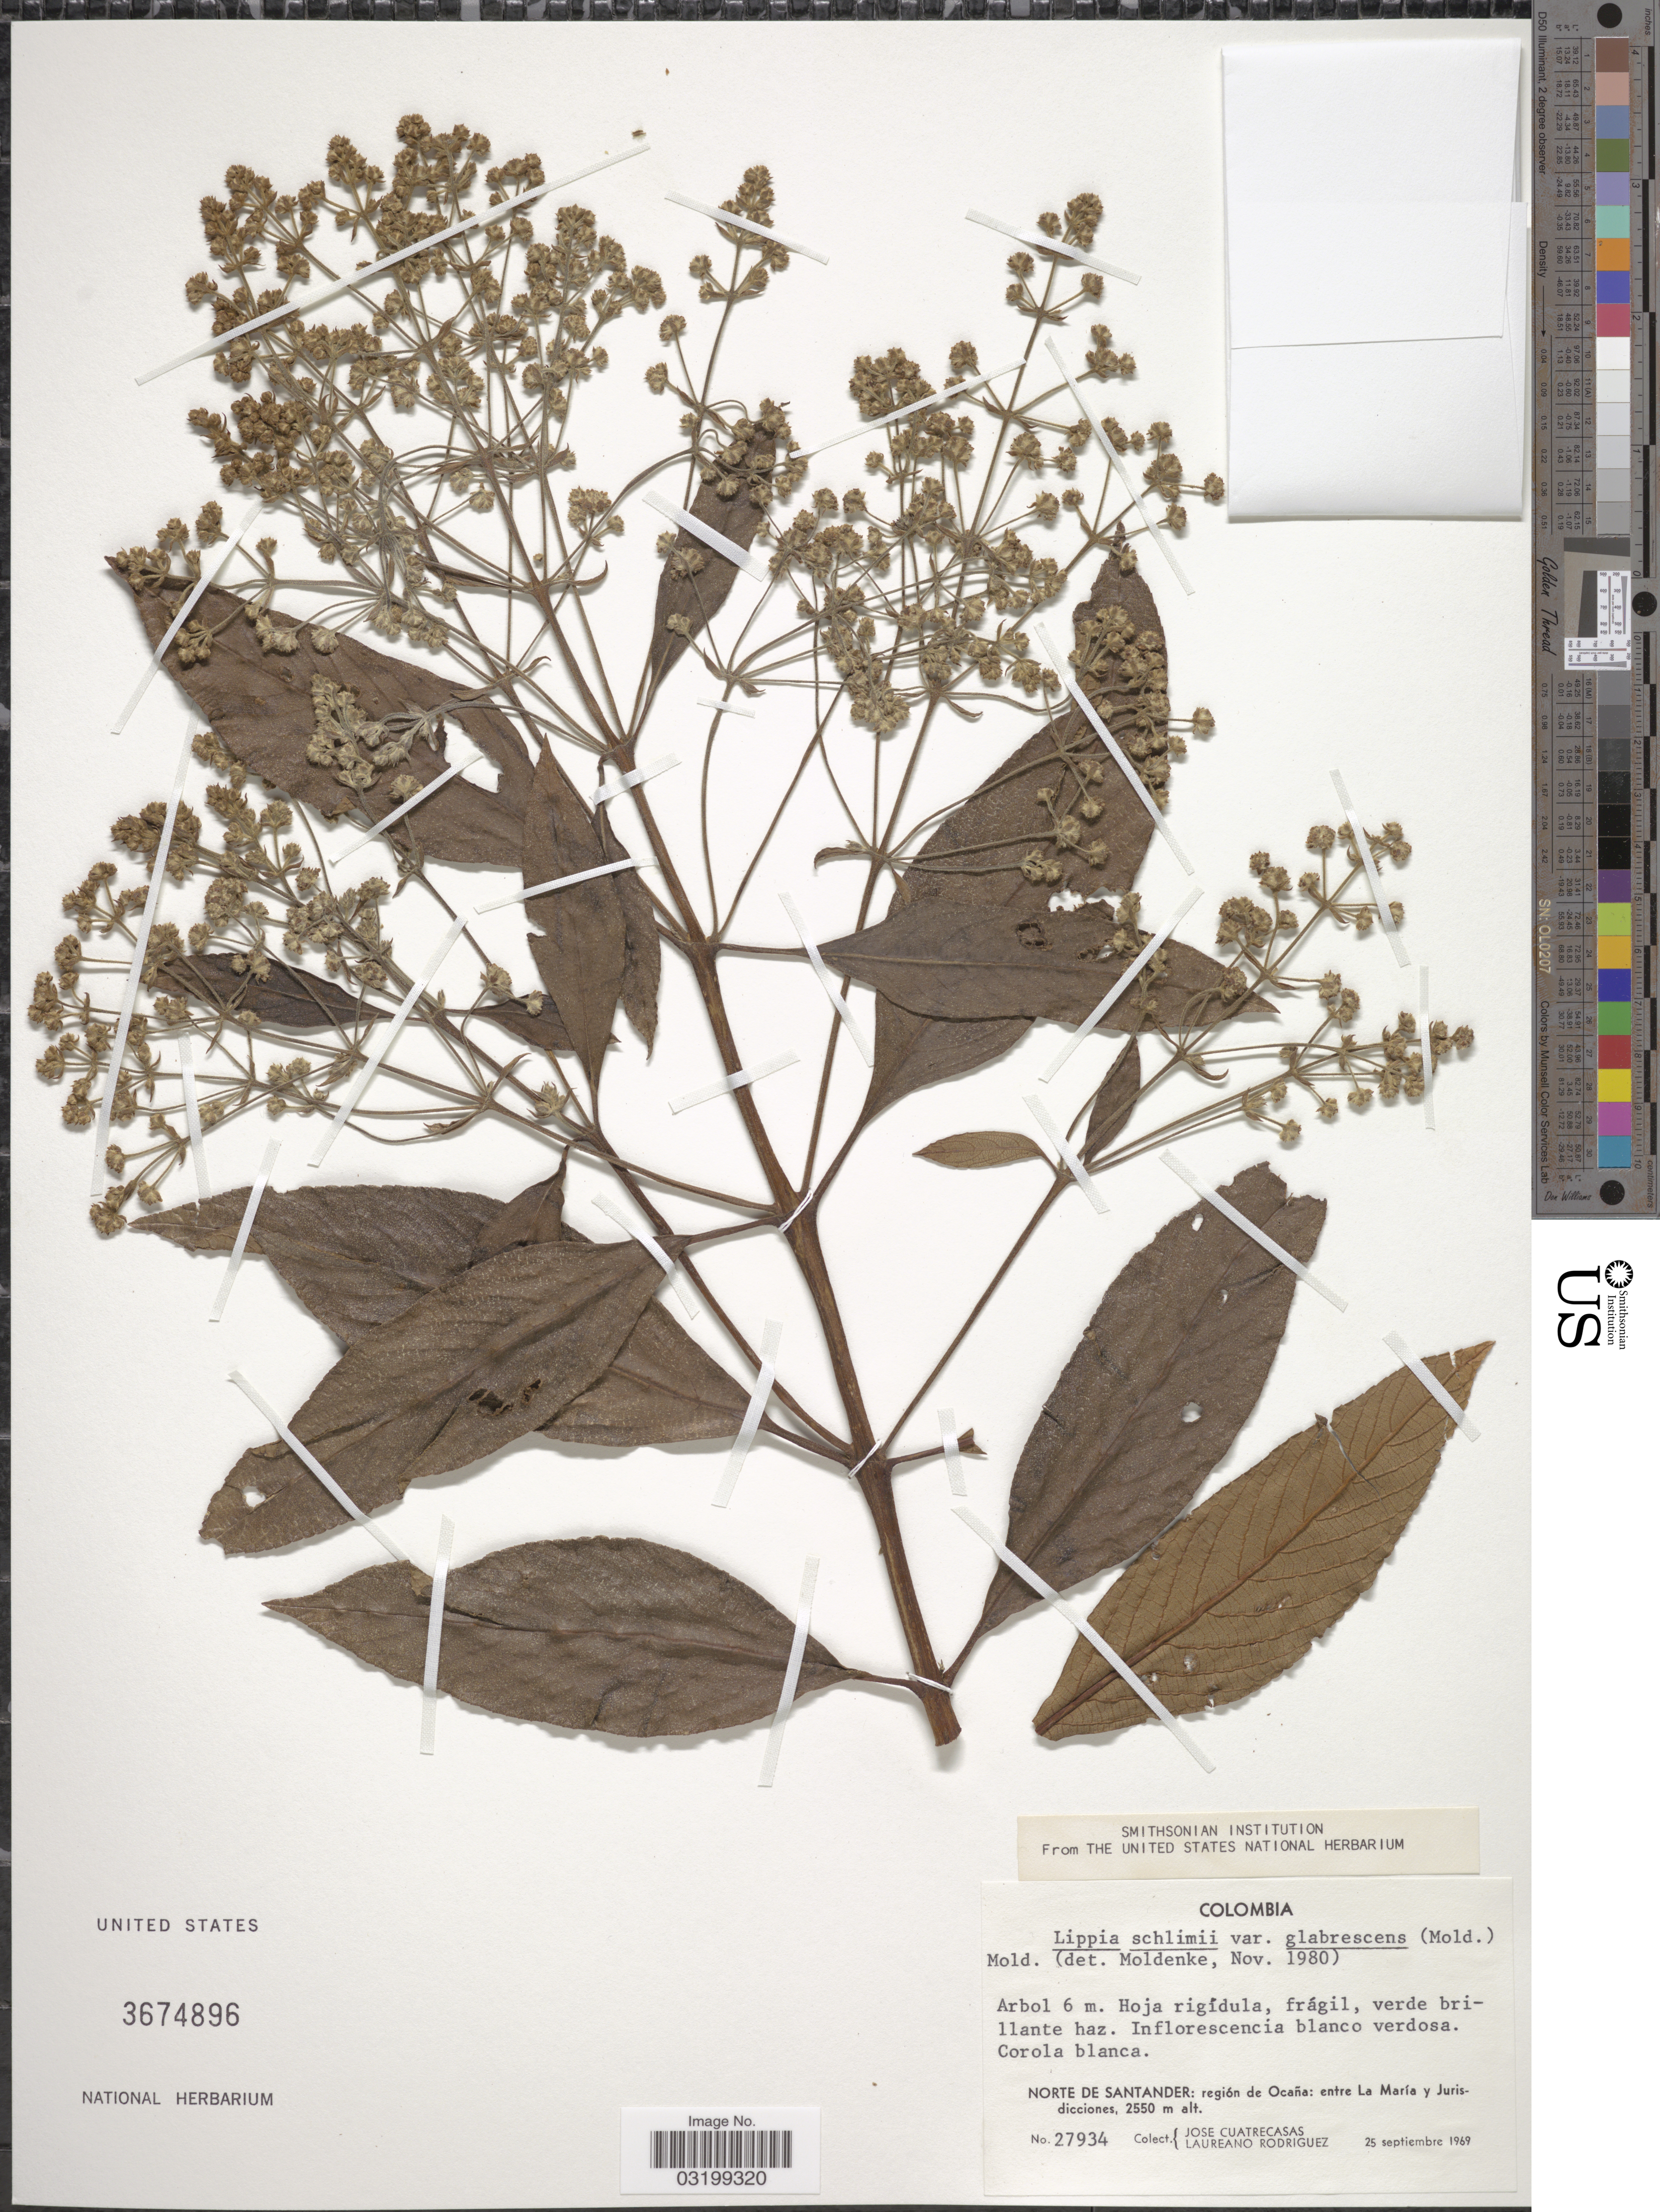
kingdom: Plantae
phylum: Tracheophyta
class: Magnoliopsida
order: Lamiales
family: Verbenaceae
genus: Lippia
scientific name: Lippia schlimii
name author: Turcz.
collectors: J. Cuatrecasas & L. Rodriguez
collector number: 27934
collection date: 1969-09-25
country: Colombia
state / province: Norte de Santander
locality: Región de Ocaña: entre La María y Jurisdicciones.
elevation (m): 2550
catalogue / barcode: US 3674896